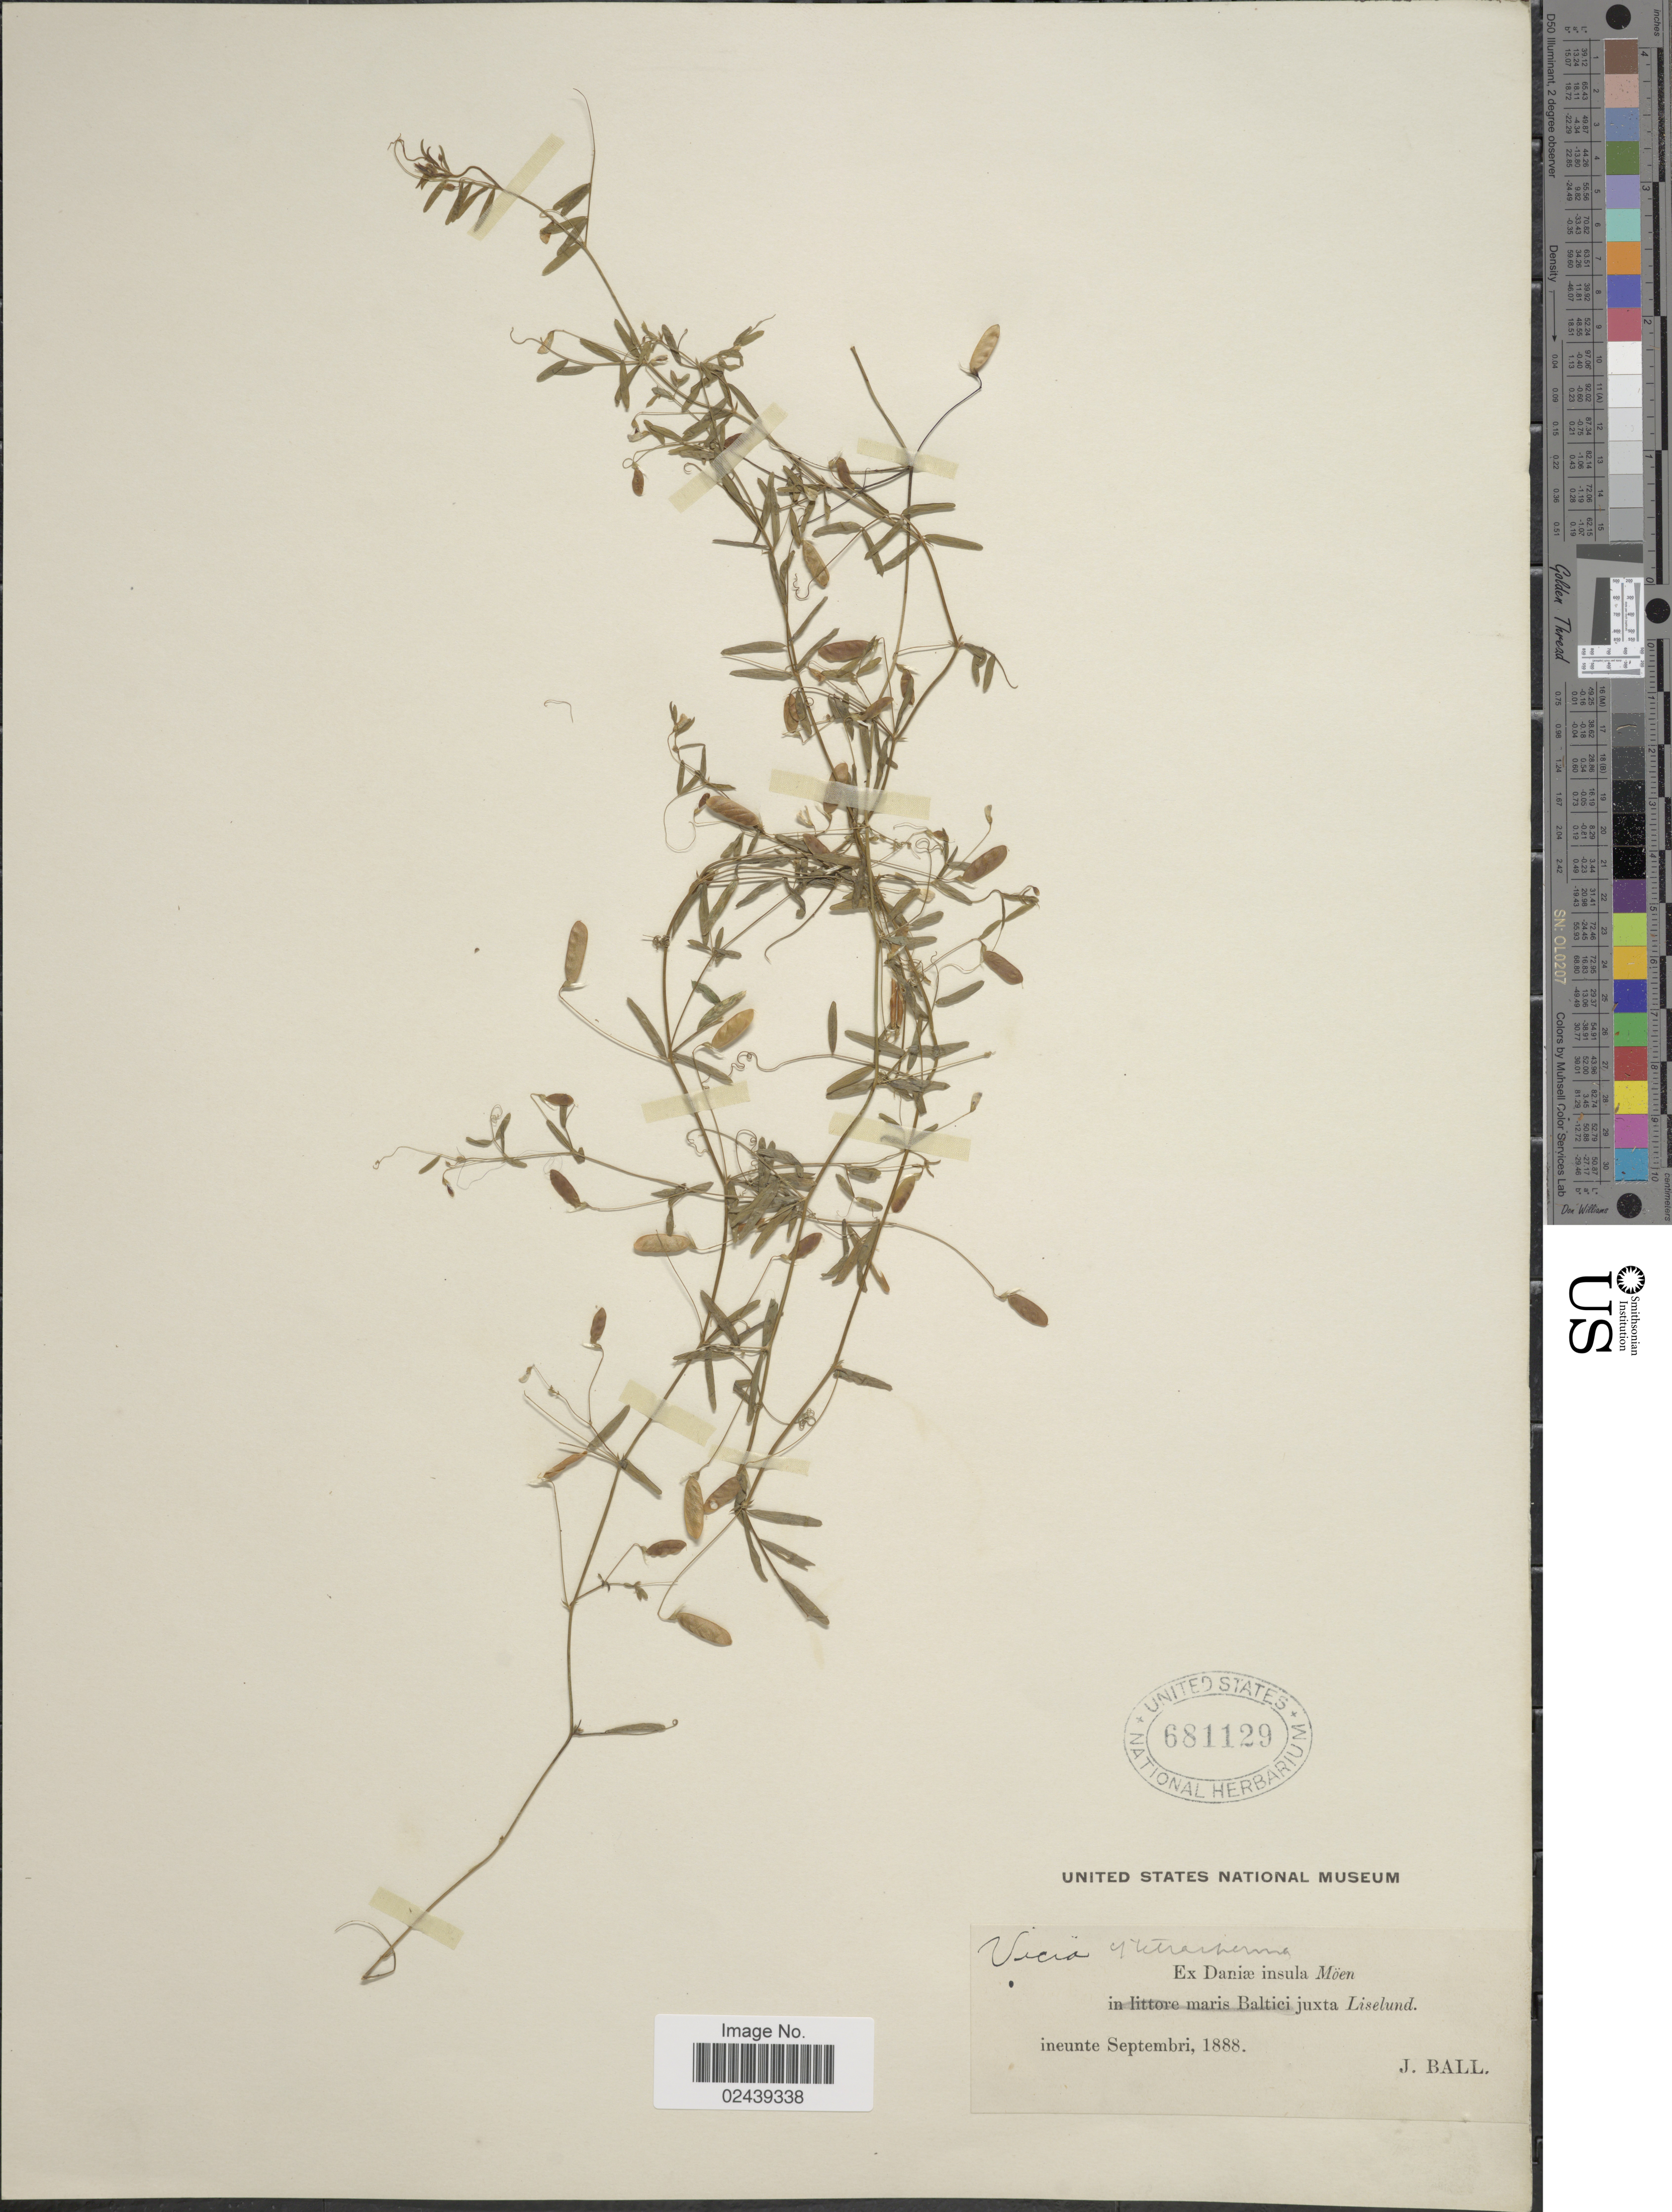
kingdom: Plantae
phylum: Tracheophyta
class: Magnoliopsida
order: Fabales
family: Fabaceae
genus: Vicia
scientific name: Vicia tetrasperma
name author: (L.) Schreb.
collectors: J. Ball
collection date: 1888-09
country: Denmark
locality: Daniae insula Moen juxta Liselund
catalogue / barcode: US 681129